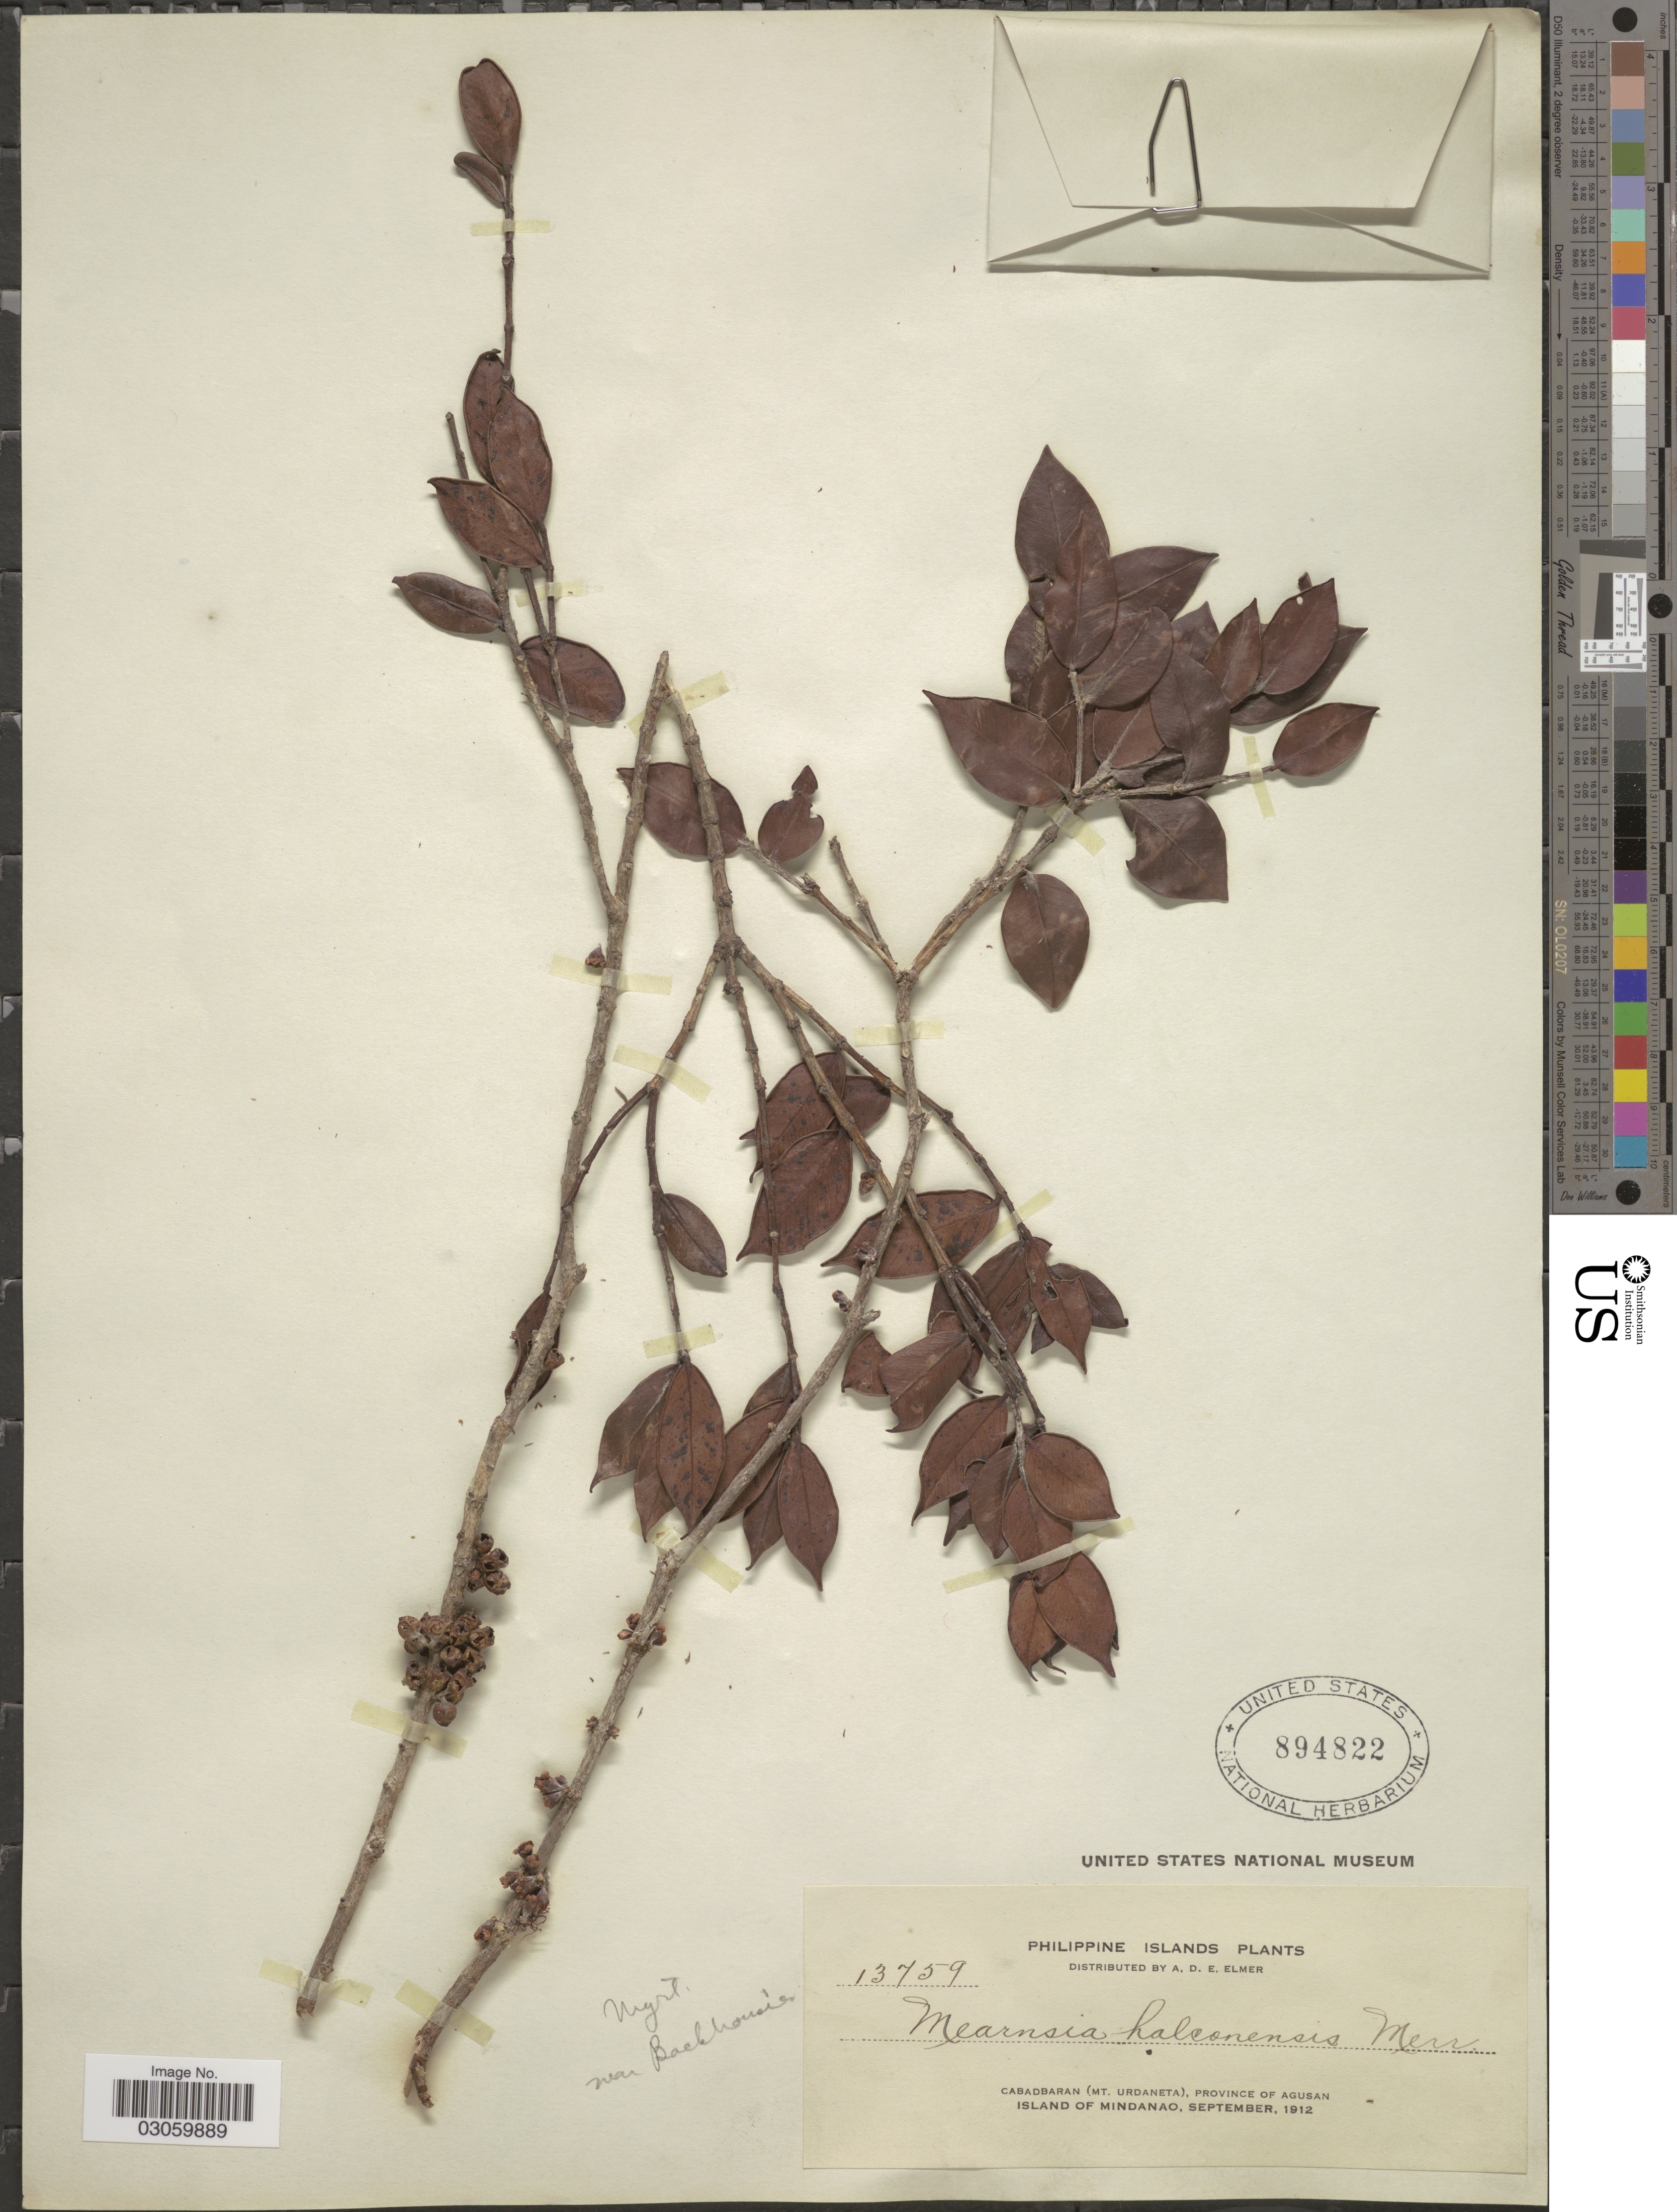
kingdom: Plantae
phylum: Tracheophyta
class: Magnoliopsida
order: Myrtales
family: Myrtaceae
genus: Metrosideros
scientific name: Metrosideros halconensis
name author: (Merr.) J.W. Dawson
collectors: A. D. E. Elmer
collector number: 13759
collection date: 1912-09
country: Philippines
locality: Cabadbaran (Mt. Urdaneta), Province of Agusan. Island of Mindanao.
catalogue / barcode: US 894822